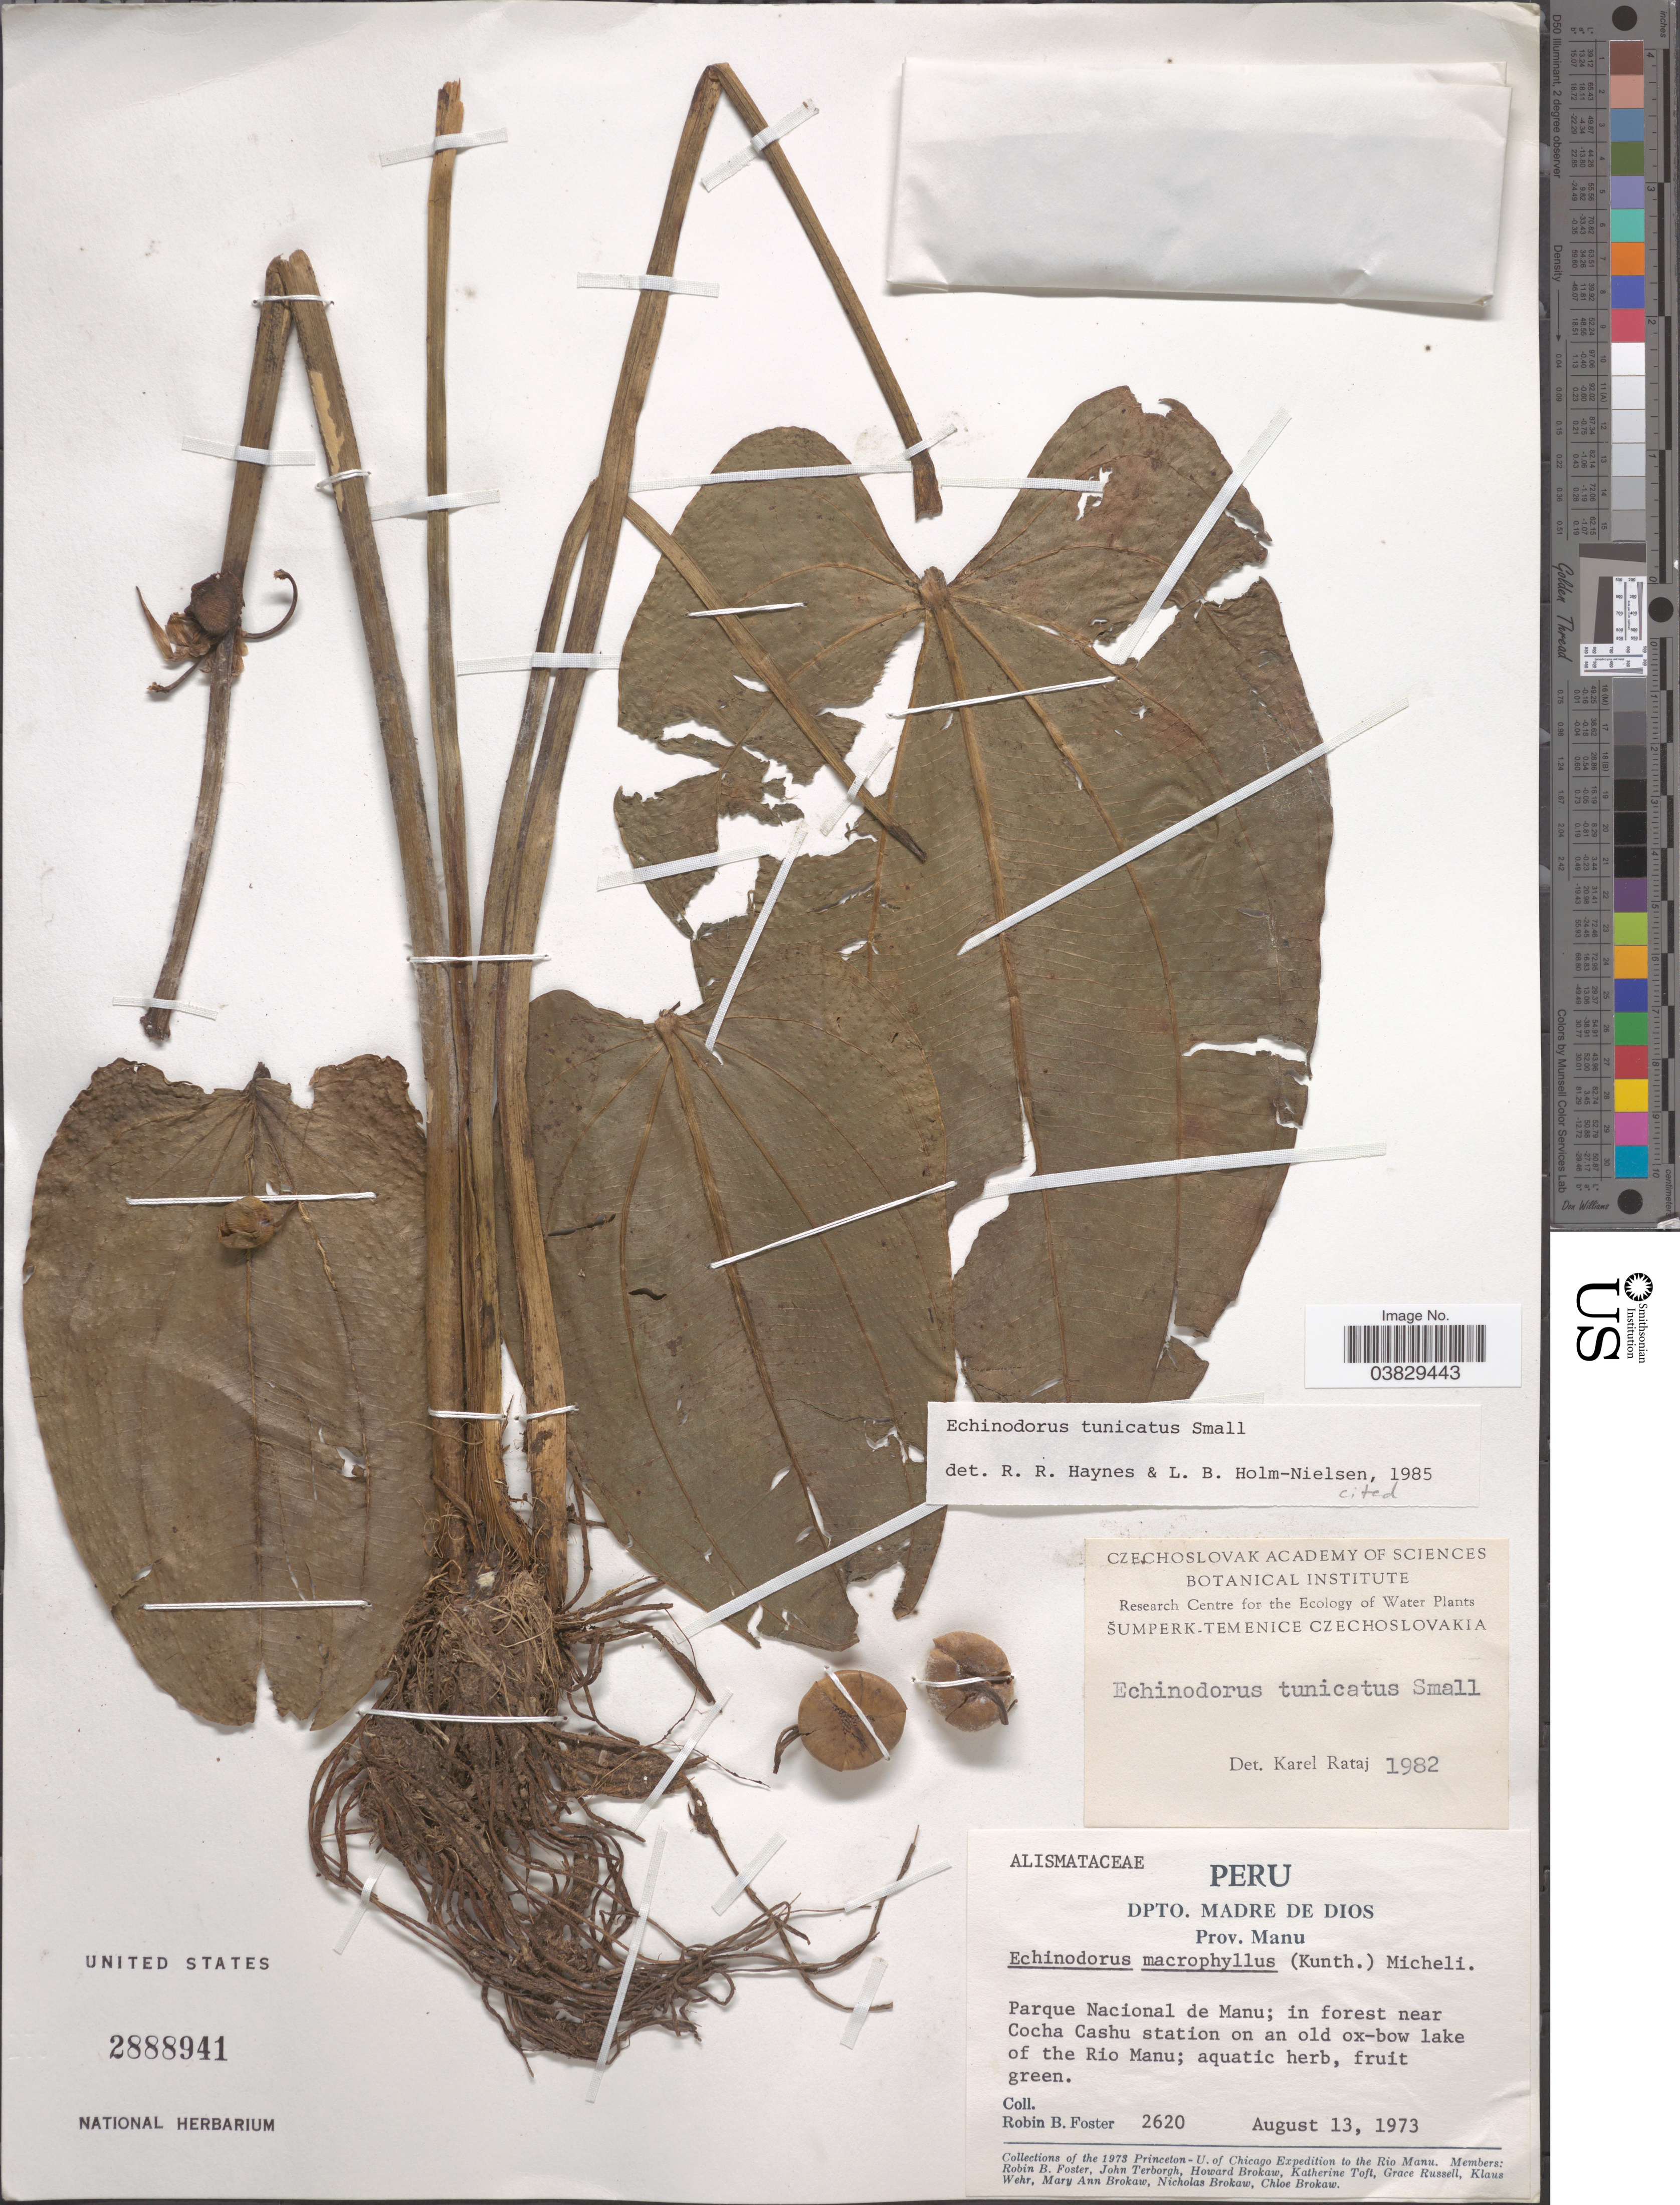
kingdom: Plantae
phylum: Tracheophyta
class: Liliopsida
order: Alismatales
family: Alismataceae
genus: Echinodorus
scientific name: Echinodorus tunicatus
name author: Small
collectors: R. B. Foster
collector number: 2620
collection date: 1973-08-13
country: Peru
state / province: Madre de Dios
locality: Dpto. Madre de Dios. Prov. Manu. Parque Nacional de Manu; in forest near Cocha Cashu station on an old ox-bow lake of the Rio Manu.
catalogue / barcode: US 2888941